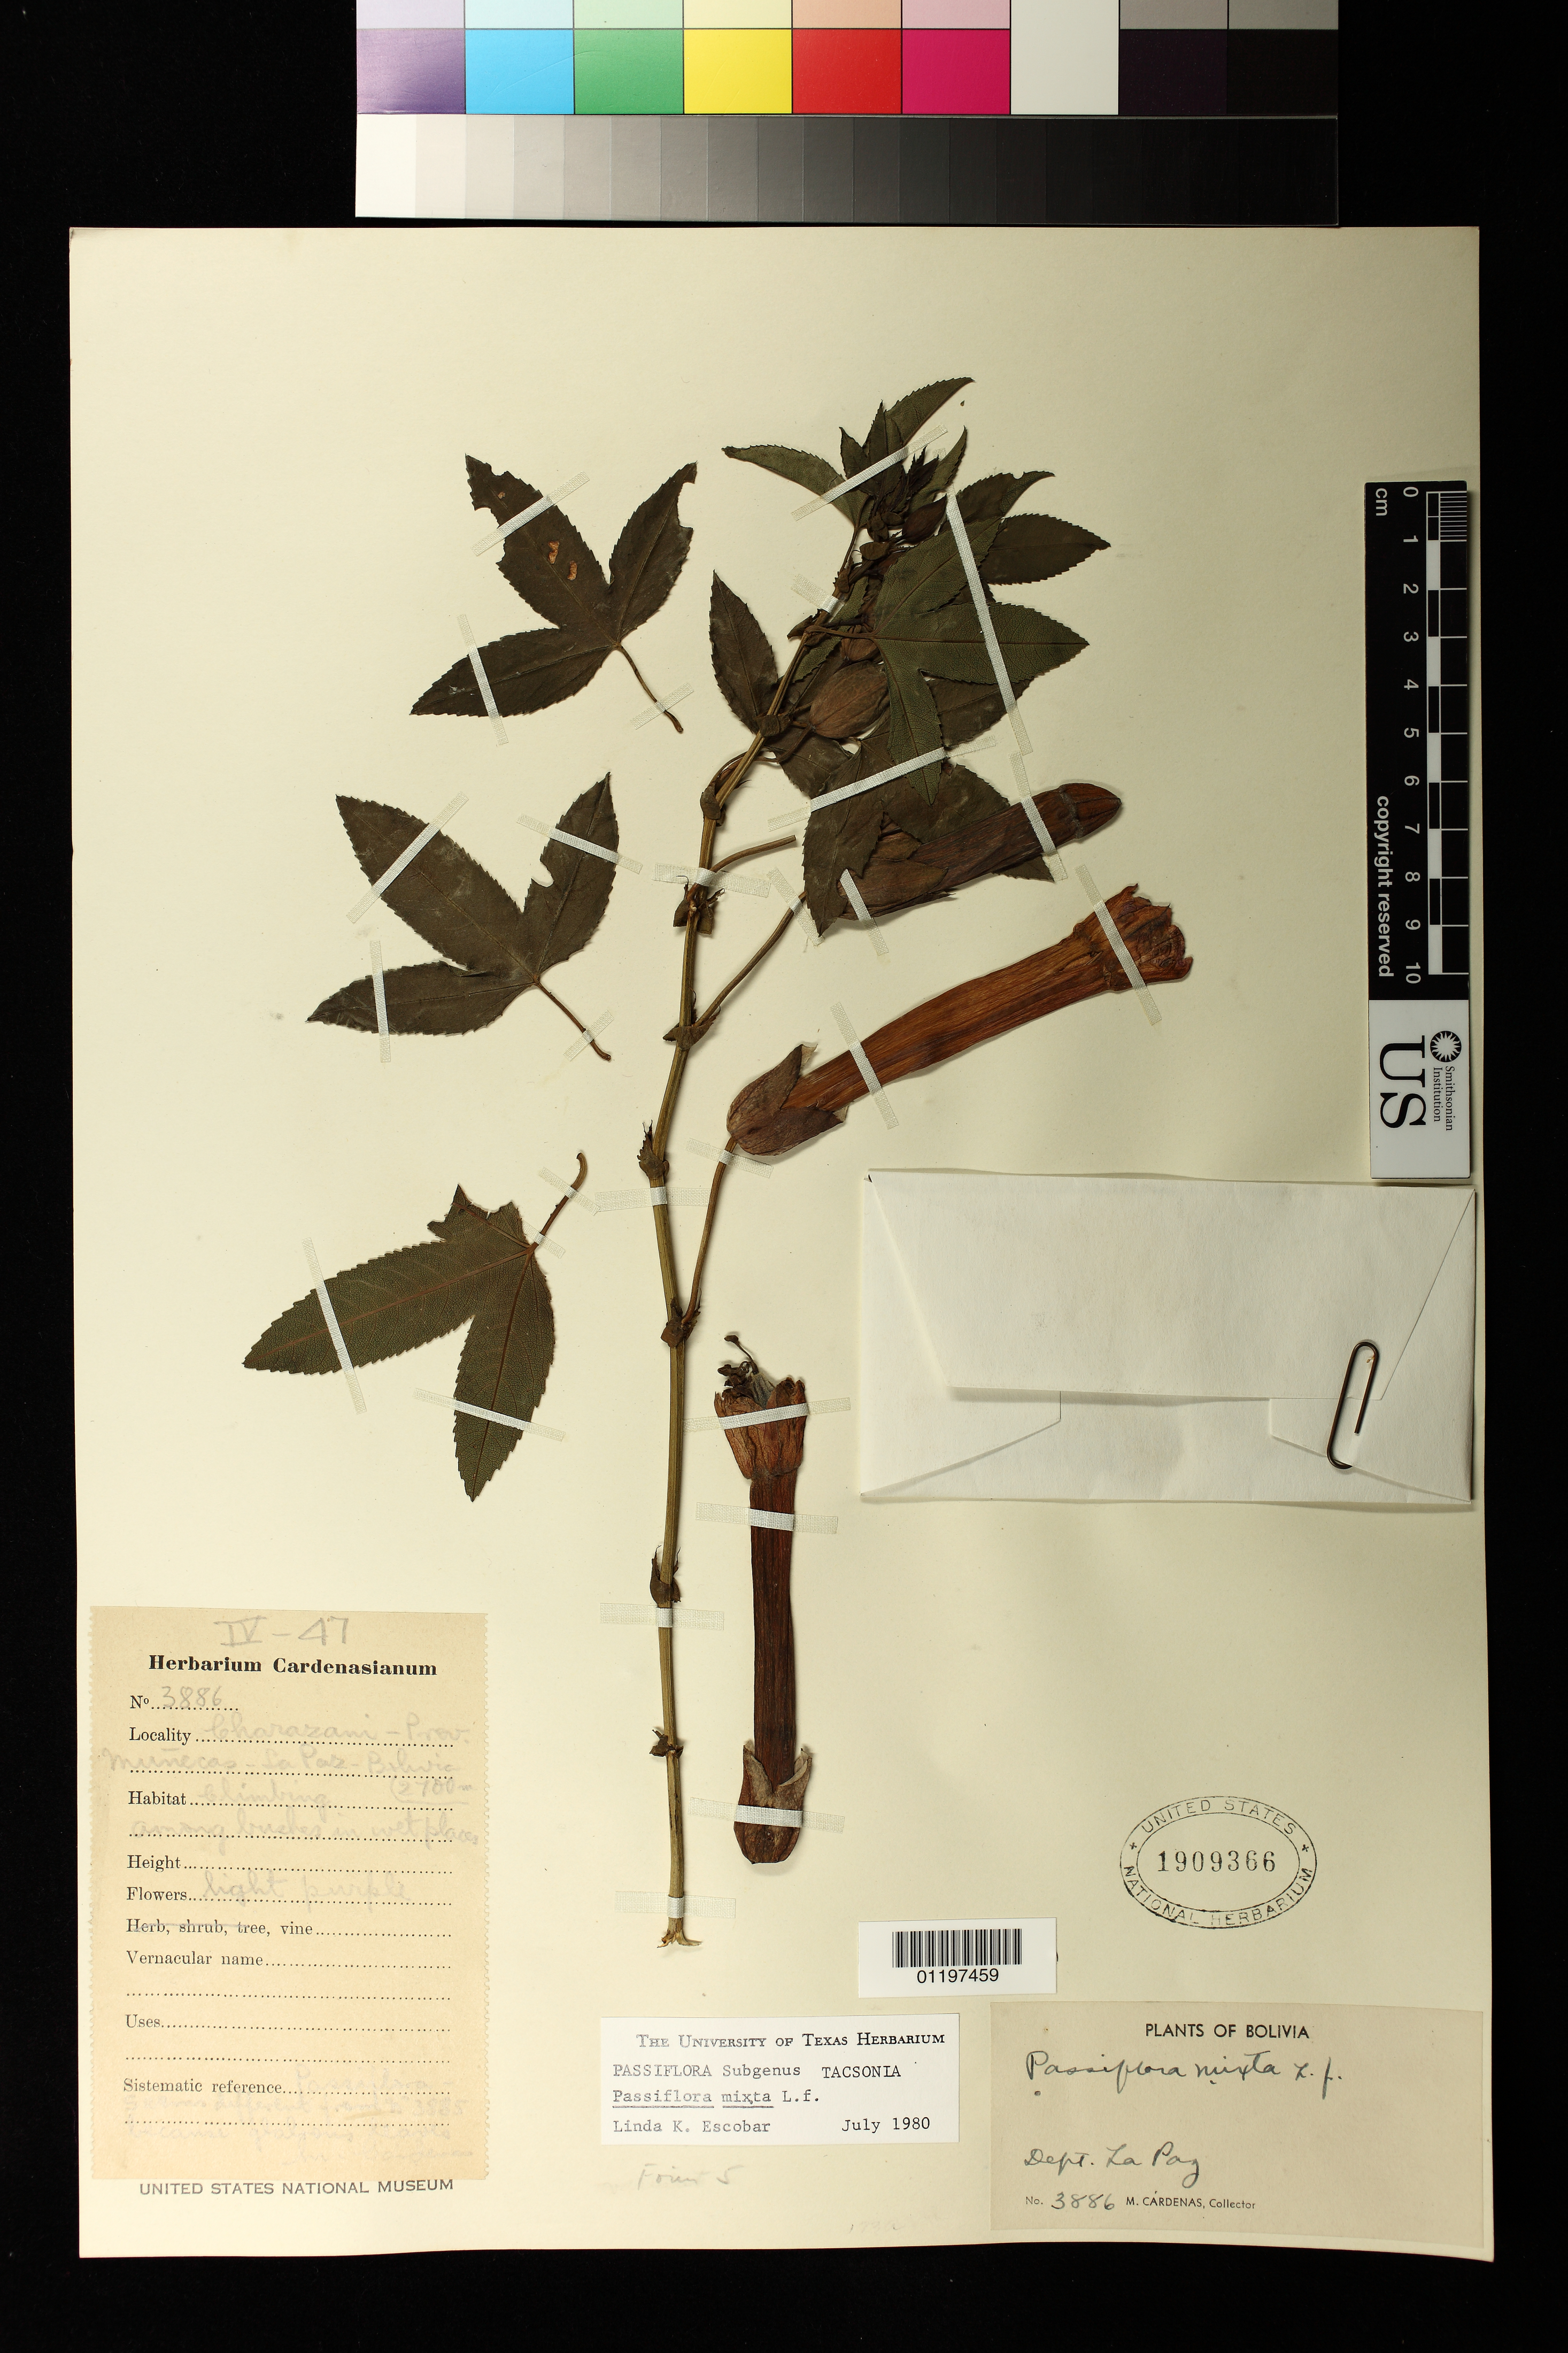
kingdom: Plantae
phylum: Tracheophyta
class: Magnoliopsida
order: Malpighiales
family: Passifloraceae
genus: Passiflora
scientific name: Passiflora mixta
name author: L. f.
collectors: M. Cárdenas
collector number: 3886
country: Bolivia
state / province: La Paz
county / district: Munecas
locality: Charazani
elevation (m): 2700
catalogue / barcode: US 1909366